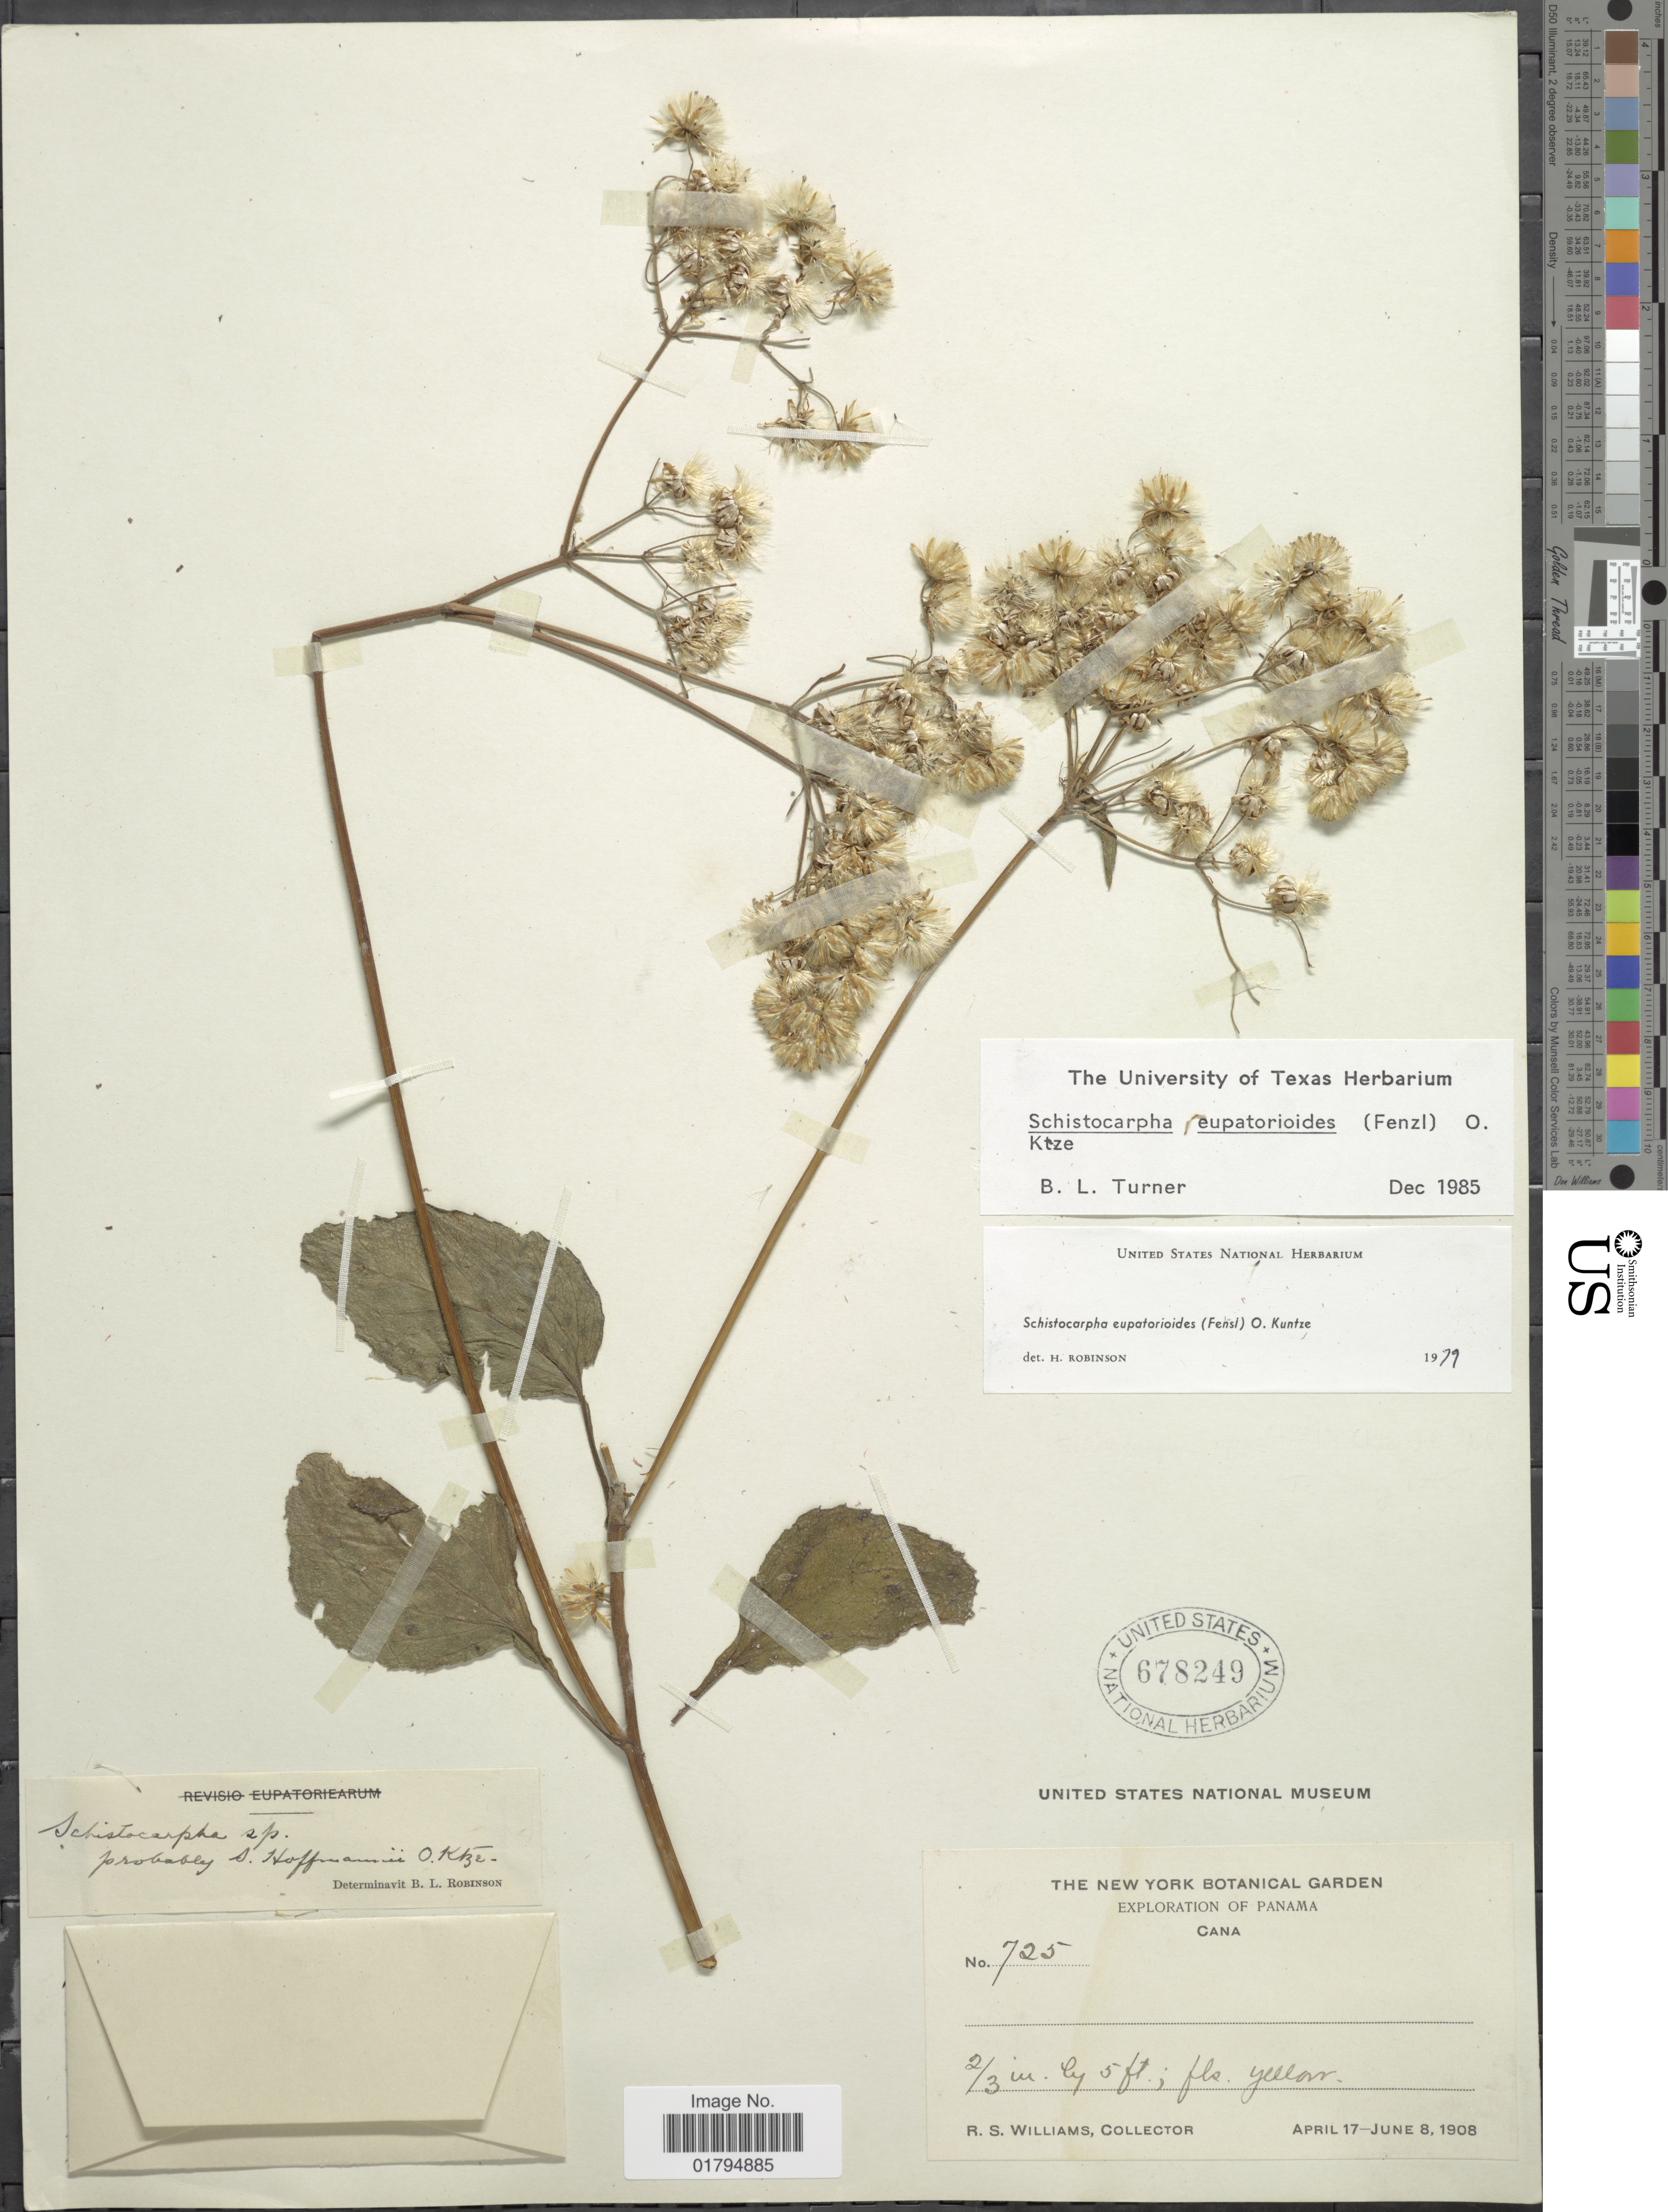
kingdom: Plantae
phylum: Tracheophyta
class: Magnoliopsida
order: Asterales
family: Asteraceae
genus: Schistocarpha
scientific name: Schistocarpha eupatorioides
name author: (Fenzl) Kuntze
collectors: R. S. Williams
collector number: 725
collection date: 1908-04-17/1908-06-08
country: Panama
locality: Cana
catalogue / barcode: US 678249